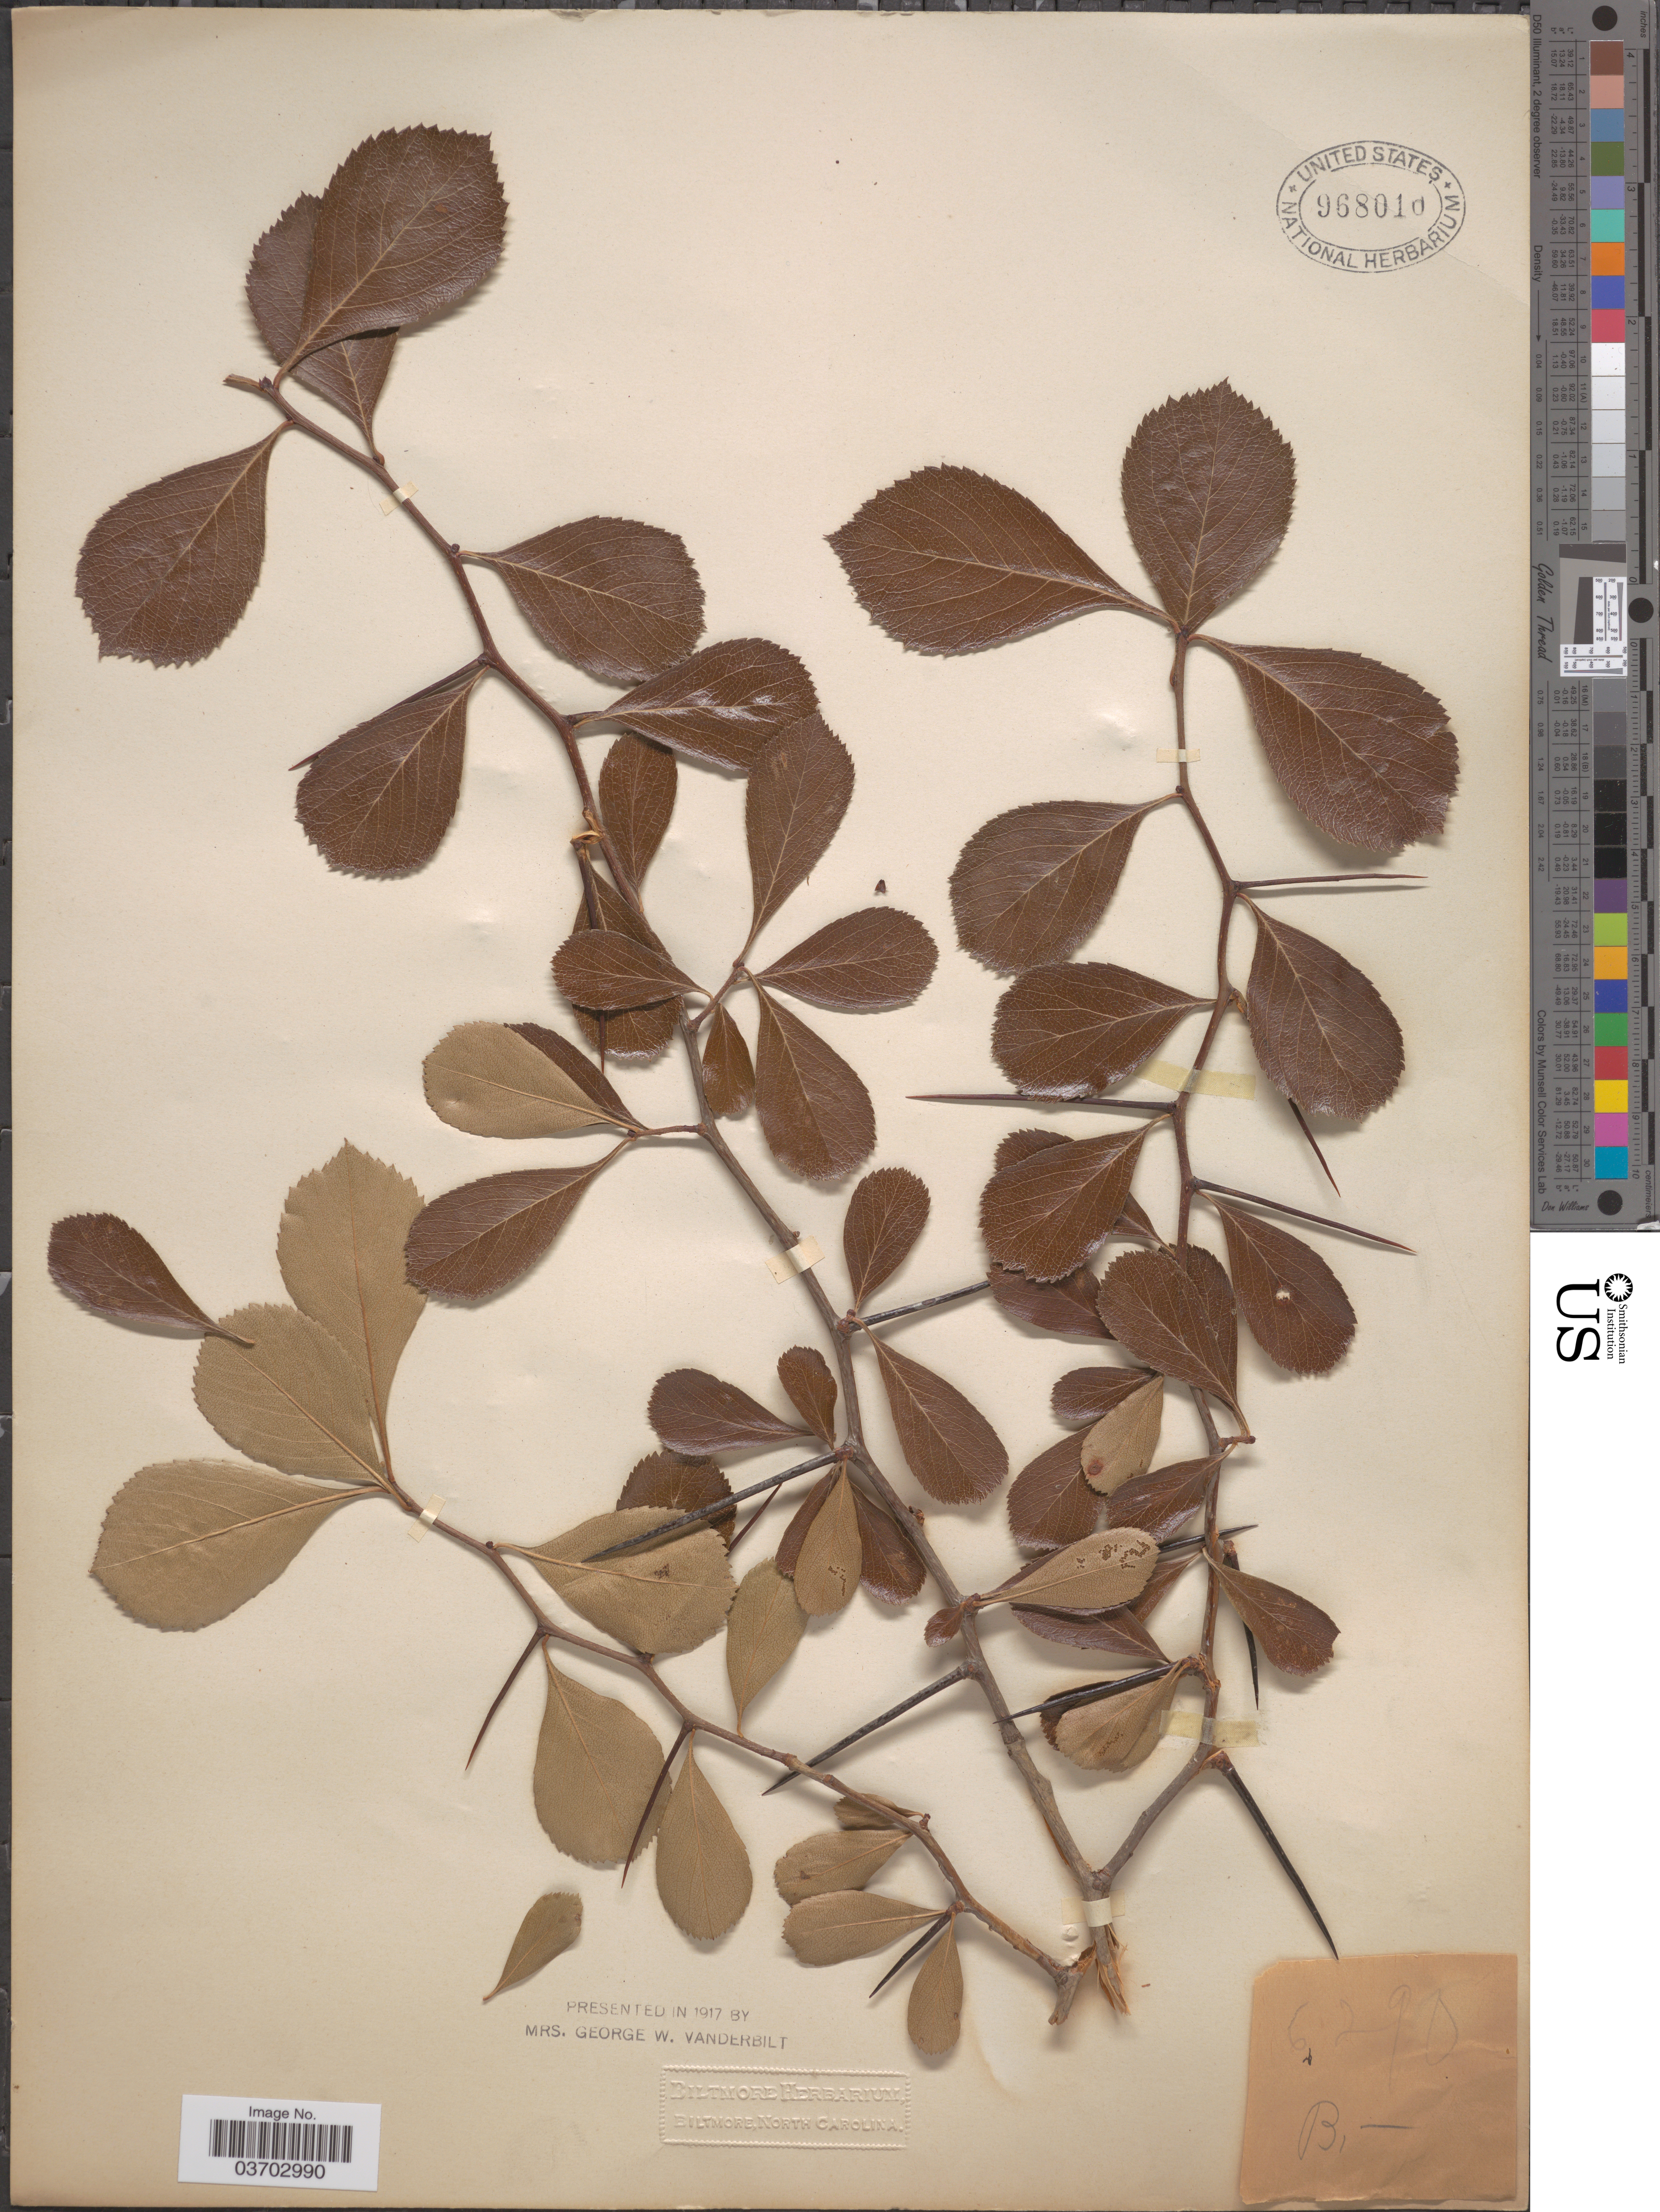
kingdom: Plantae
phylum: Tracheophyta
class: Magnoliopsida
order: Rosales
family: Rosaceae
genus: Crataegus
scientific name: Crataegus crus-galli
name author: L.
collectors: ex herb. Biltmore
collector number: B/6290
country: United States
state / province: North Carolina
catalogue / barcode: US 968010